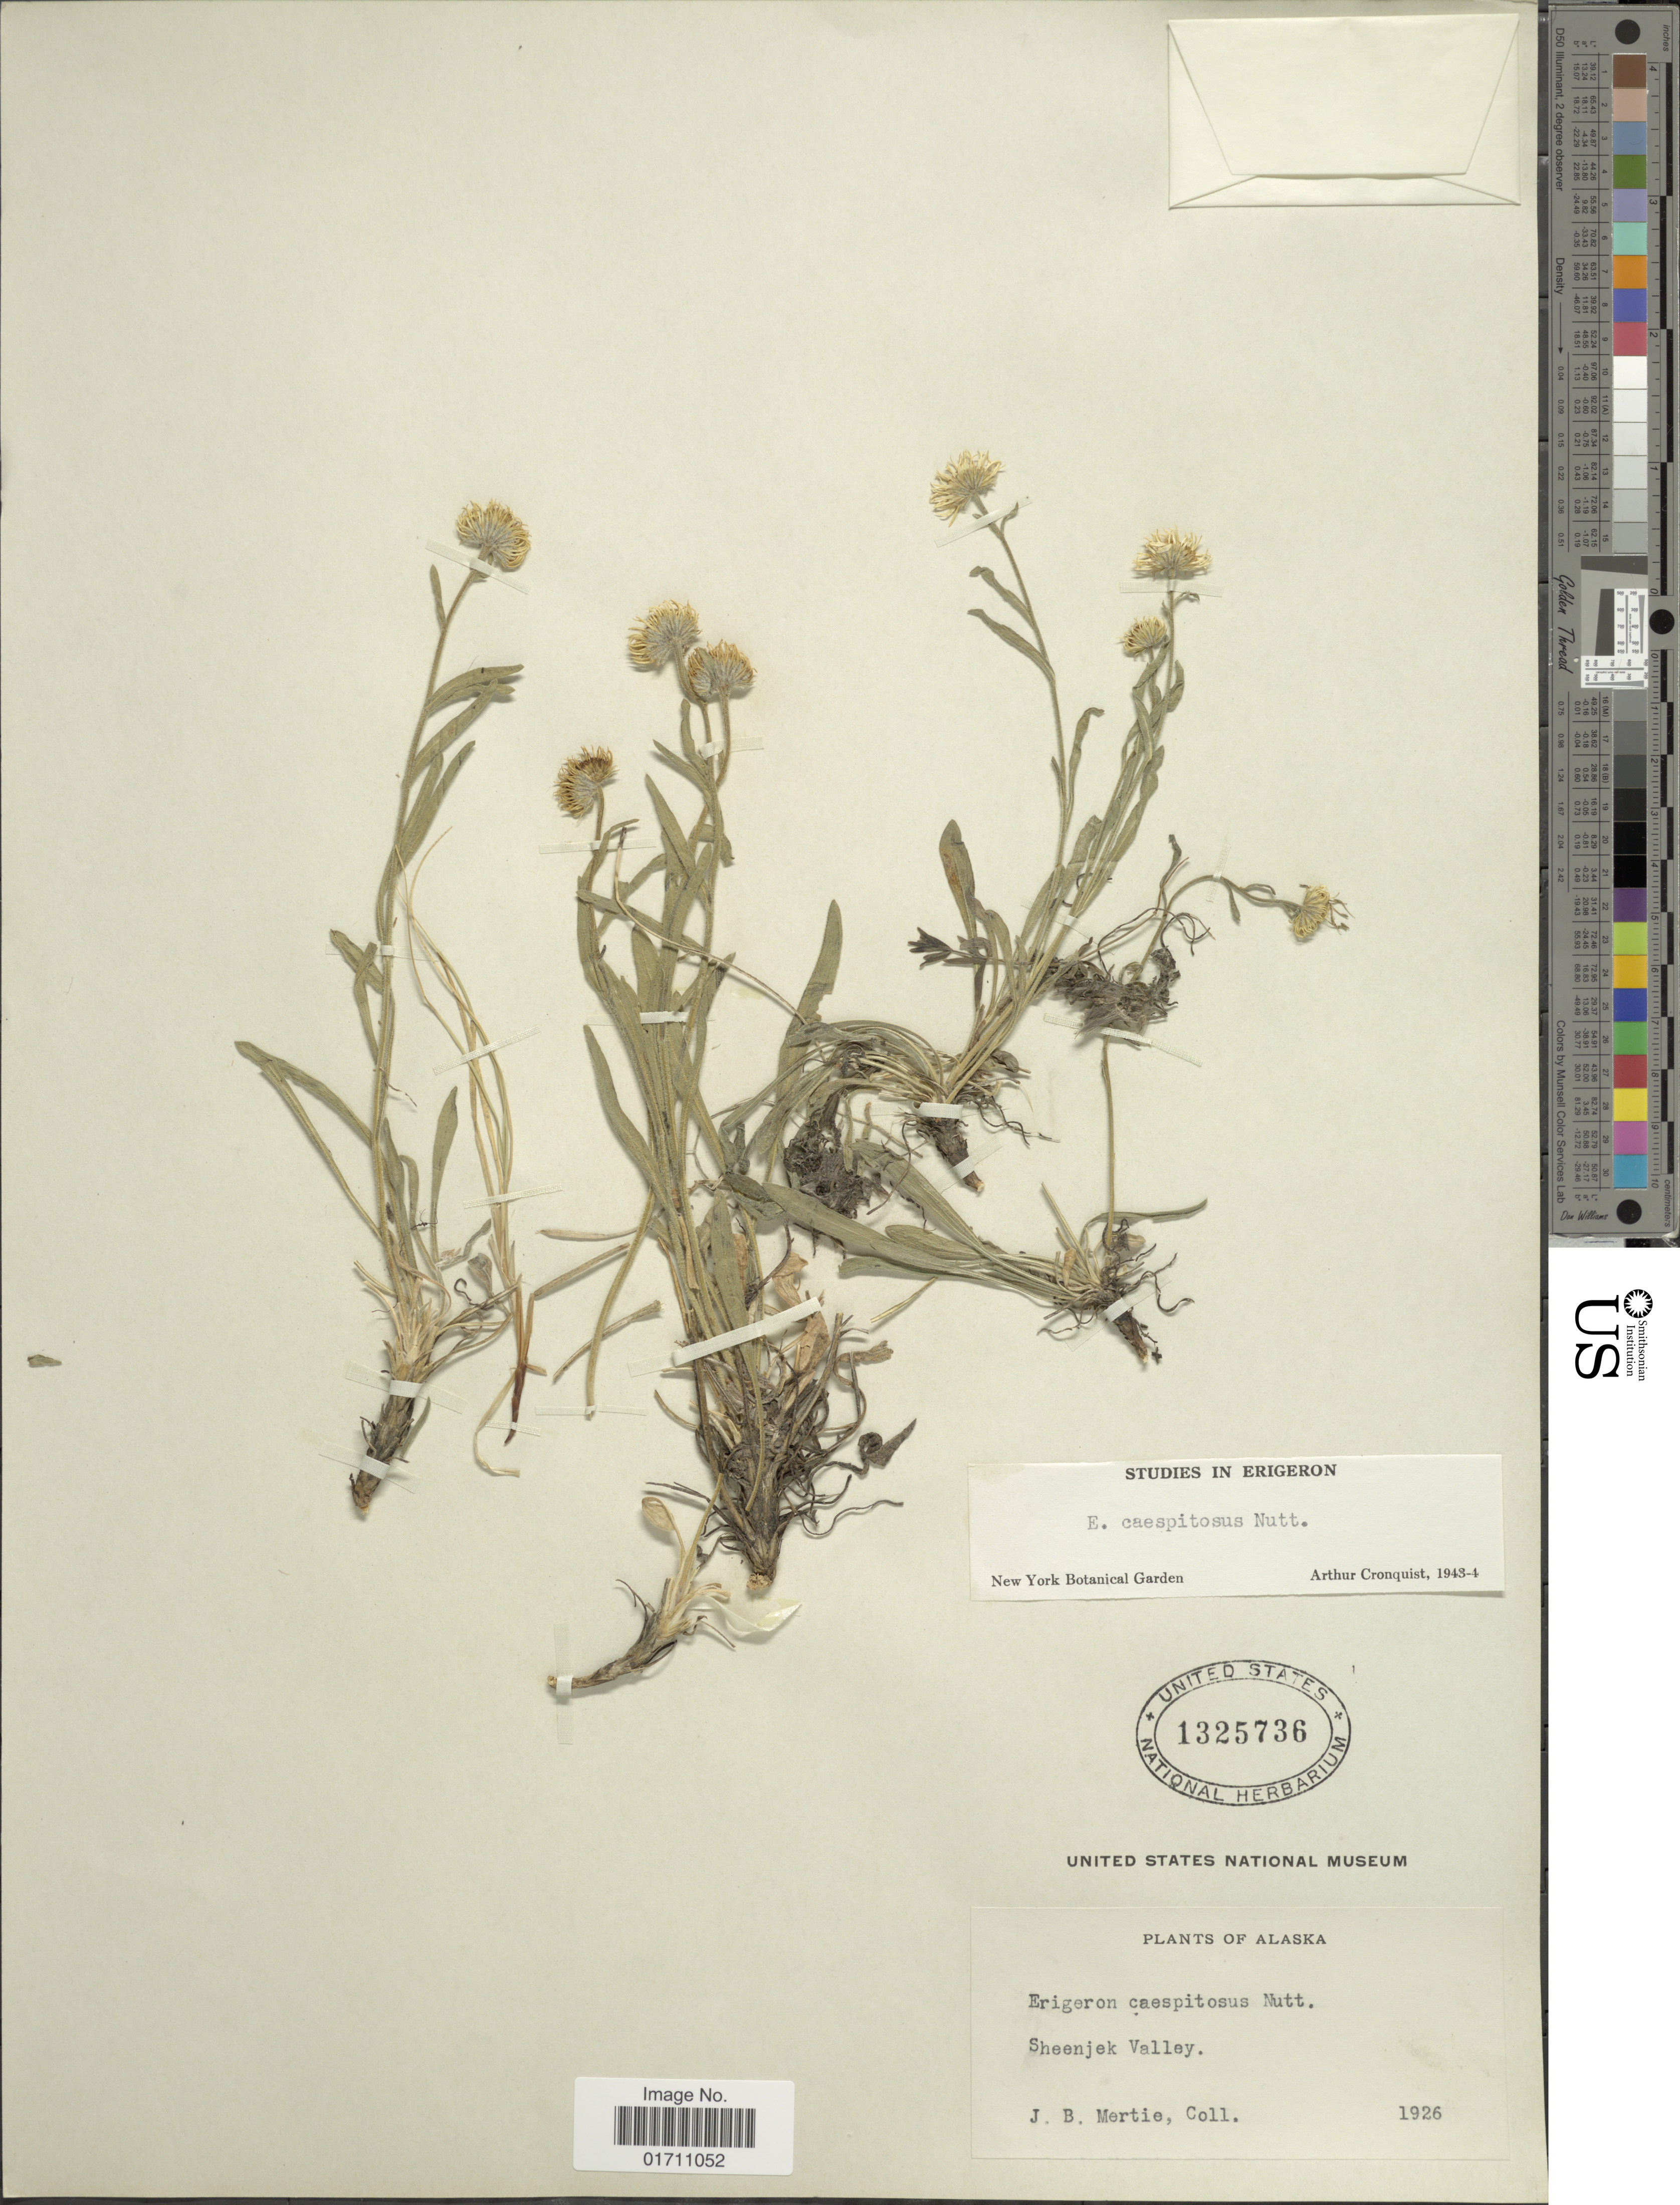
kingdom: Plantae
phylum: Tracheophyta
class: Magnoliopsida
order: Asterales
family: Asteraceae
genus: Erigeron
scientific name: Erigeron caespitosus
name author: Nutt.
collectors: J. Mertie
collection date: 1926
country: United States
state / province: Alaska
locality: Sheenjek Valley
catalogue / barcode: US 1325736